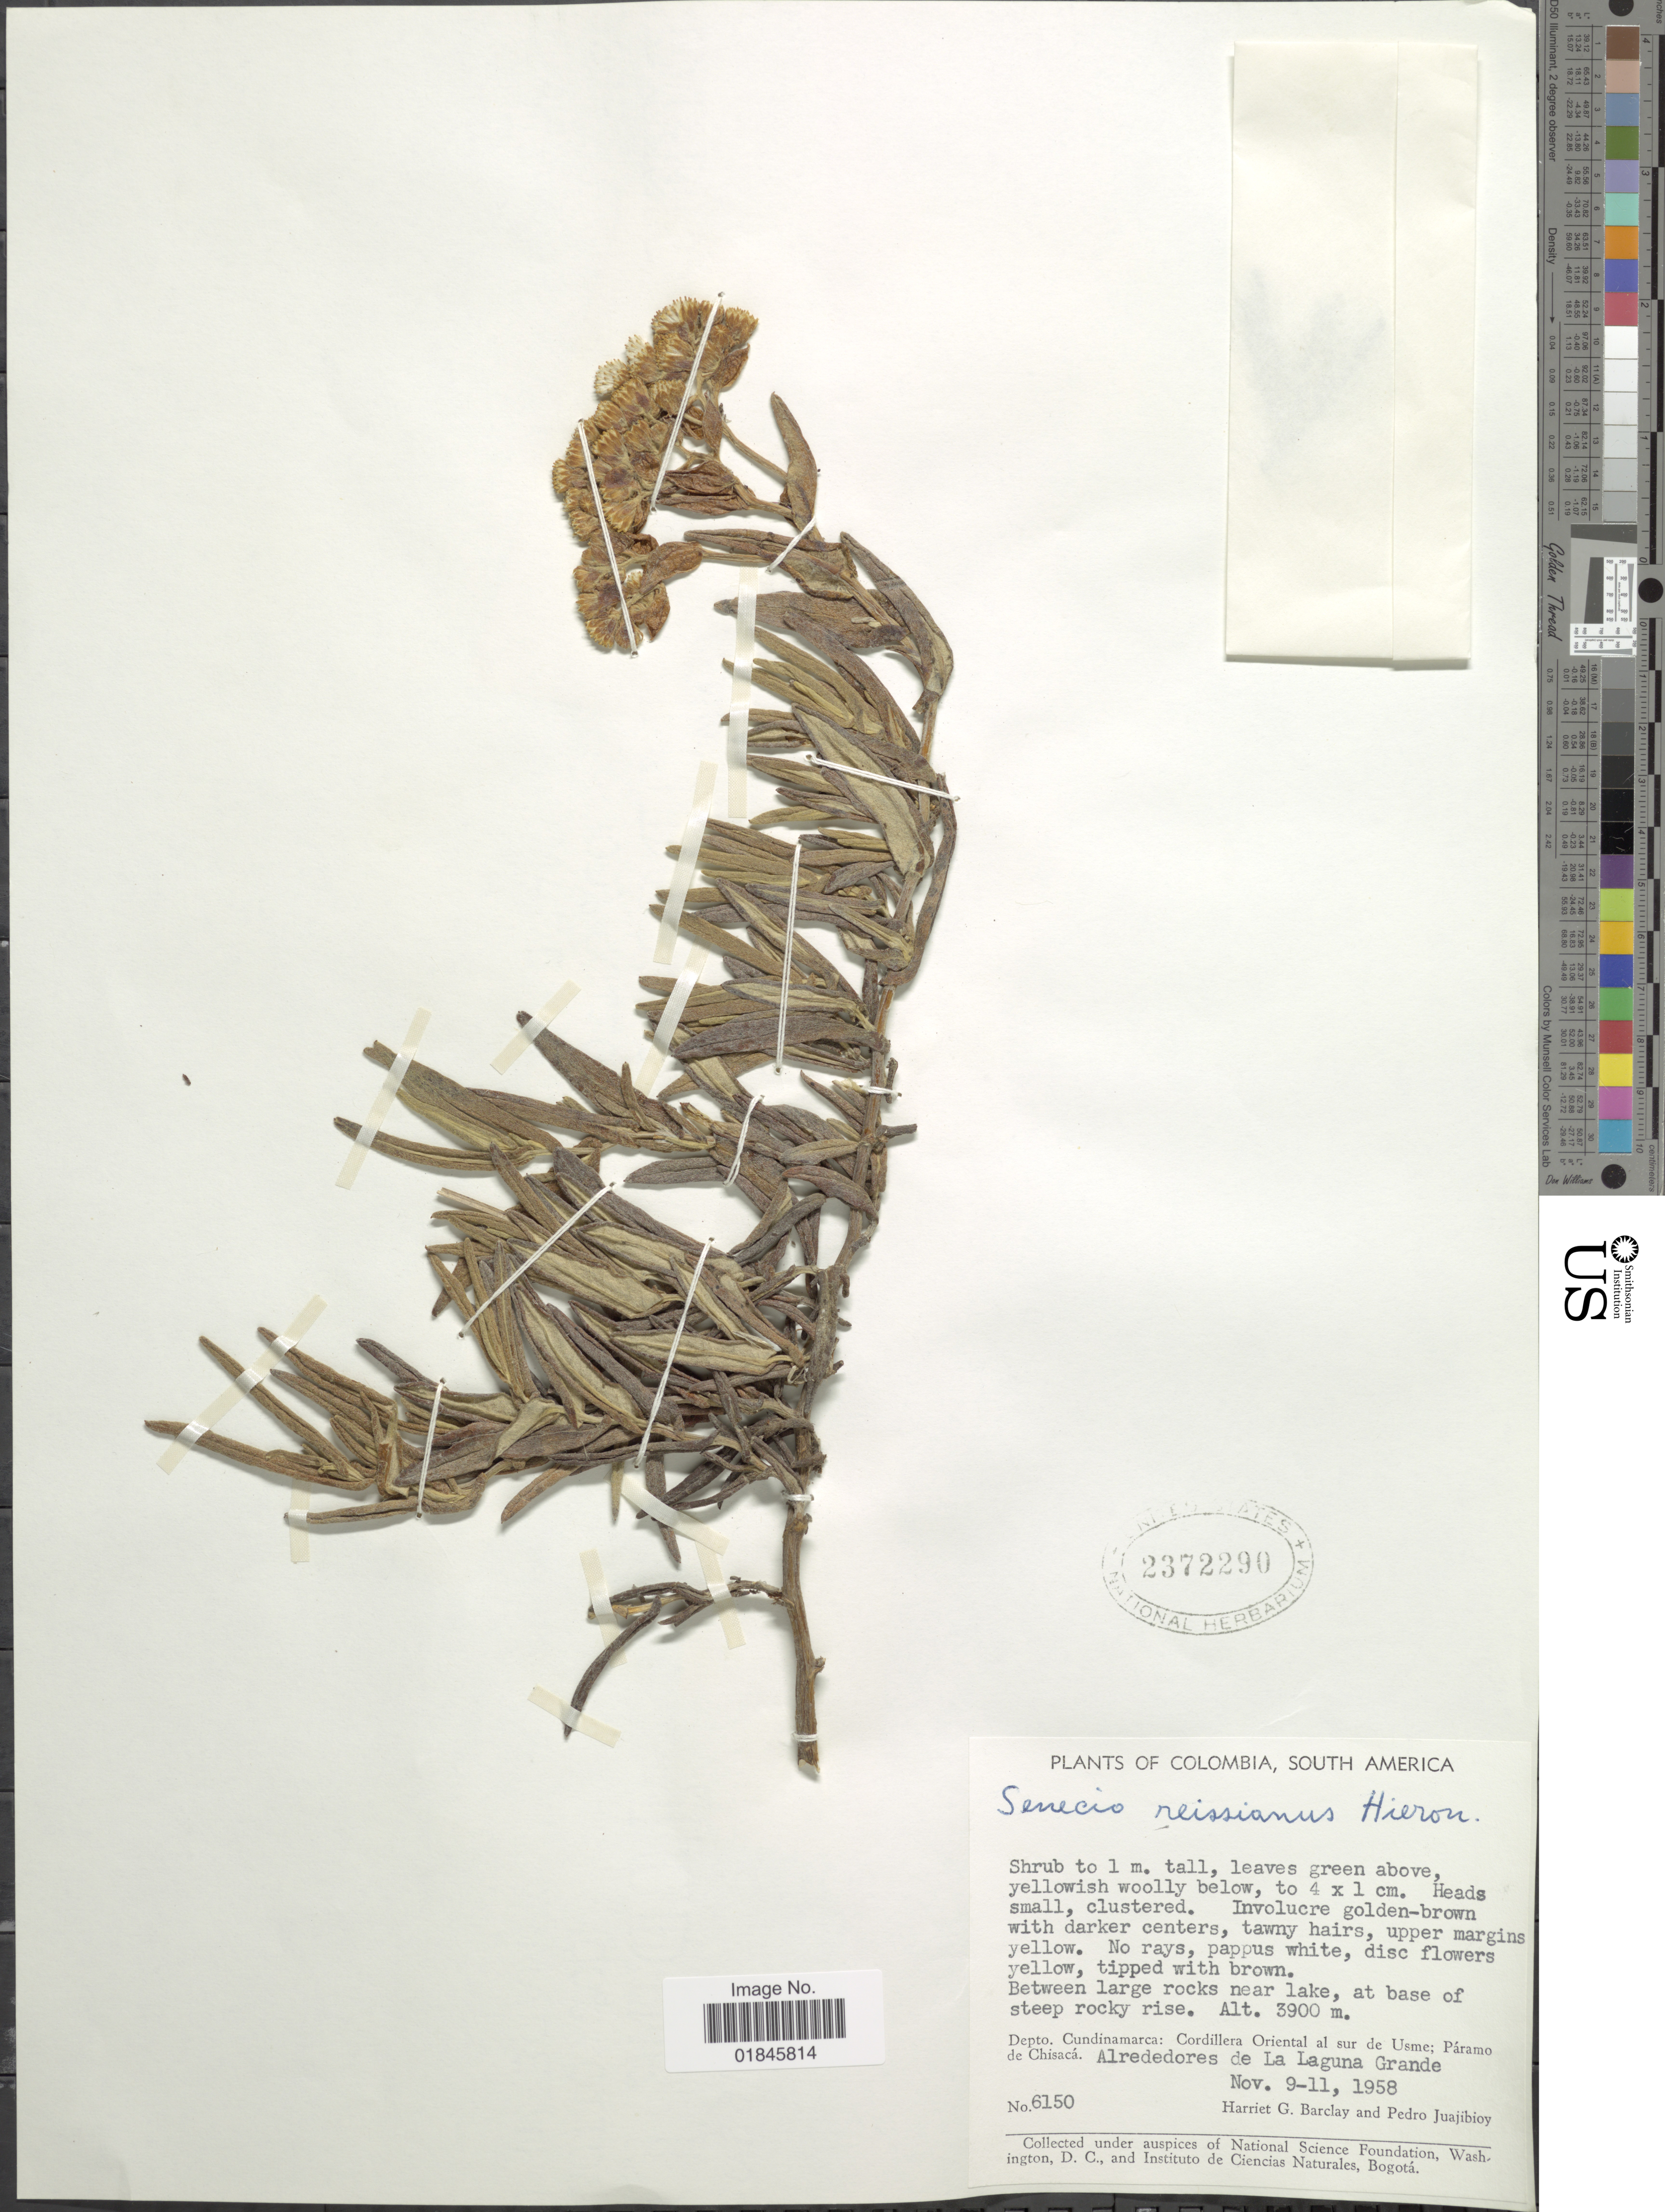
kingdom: Plantae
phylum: Tracheophyta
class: Magnoliopsida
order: Asterales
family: Asteraceae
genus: Pentacalia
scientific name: Pentacalia reissiana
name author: (Hieron.) Cuatrec.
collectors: H. G. Barclay & P. Juajibioy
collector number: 6150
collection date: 1958-11-09/1958-11-11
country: Colombia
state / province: Cundinamarca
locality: Between large rocks near lake, at base of steep rocky rise. Depto. Cundinamarca: Cordillera Oriental al sur de Usme; Páramo de Chisacá. Alrededores de La Laguna Grande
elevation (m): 3900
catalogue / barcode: US 2372290